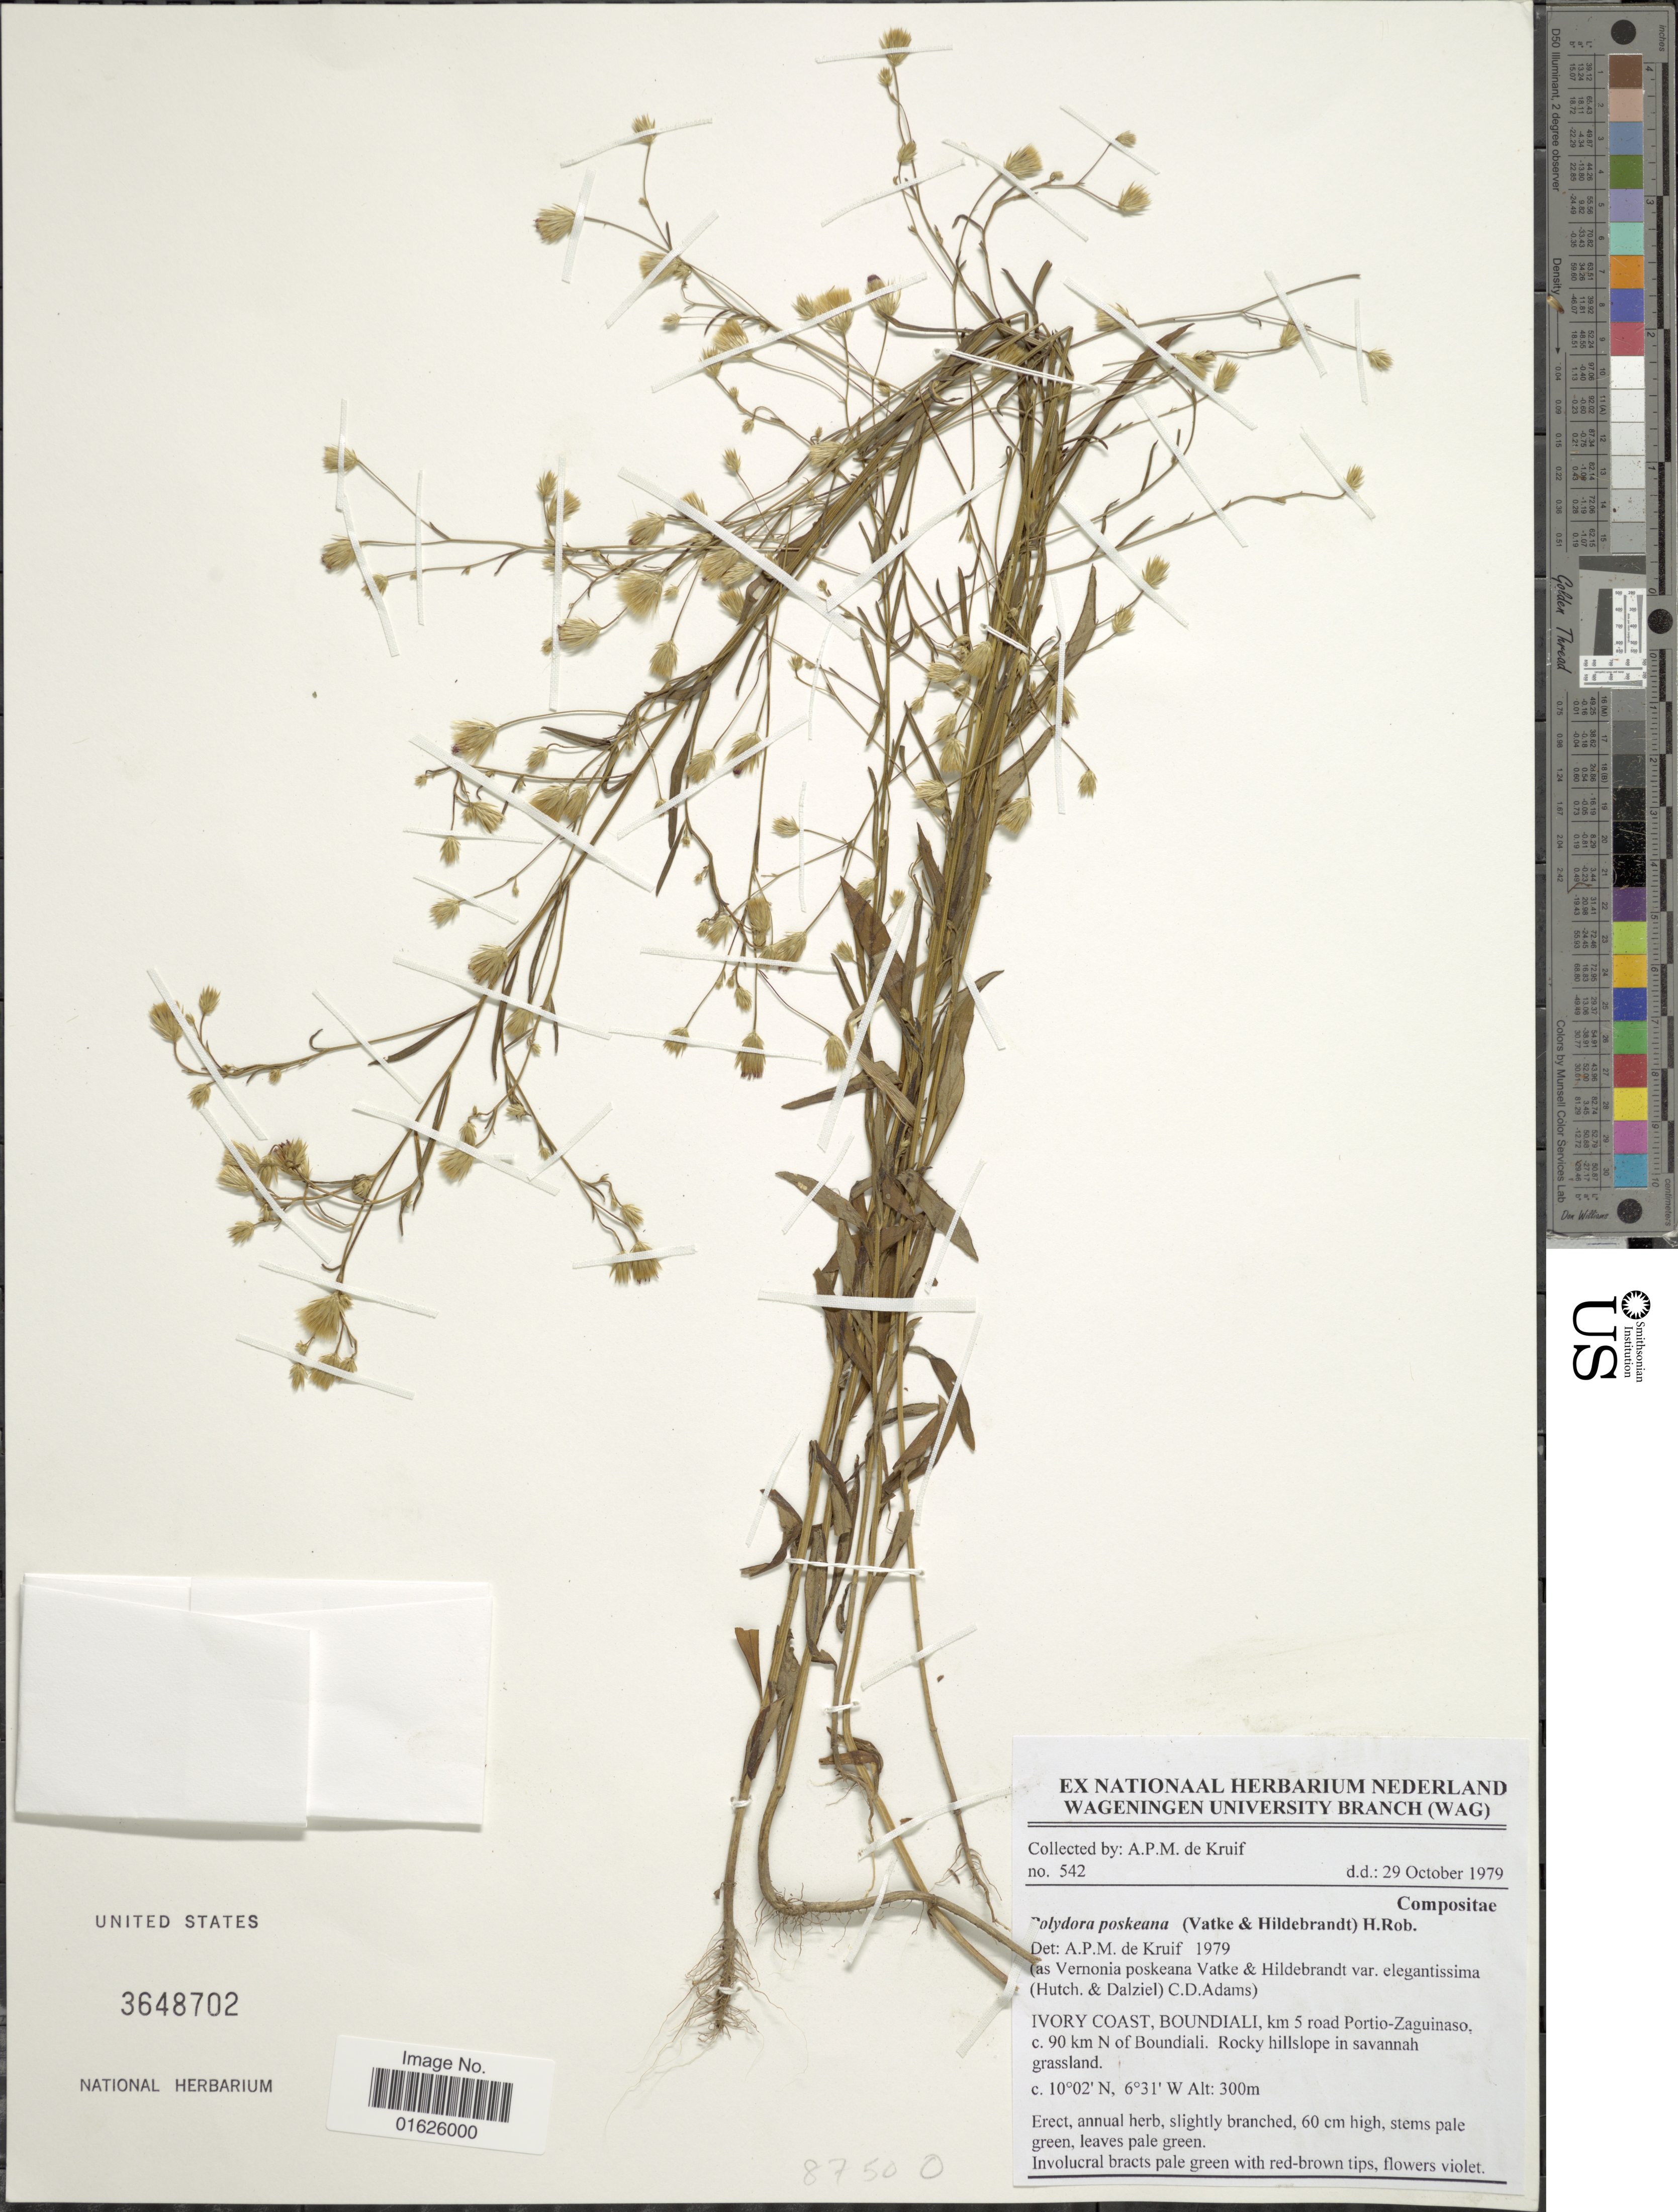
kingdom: Plantae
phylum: Tracheophyta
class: Magnoliopsida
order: Asterales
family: Asteraceae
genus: Polydora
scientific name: Polydora poskeana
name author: (Vatke & Hildebr.) H. Rob.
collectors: A. P. de Kruif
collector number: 542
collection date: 1979-10-29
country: Ivory Coast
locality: Boundili, km 5 road Portio-Zaguinaso, c. 90 km N of Boundiali. Rocky hillslope in savanna grassland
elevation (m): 300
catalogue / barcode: US 3648702